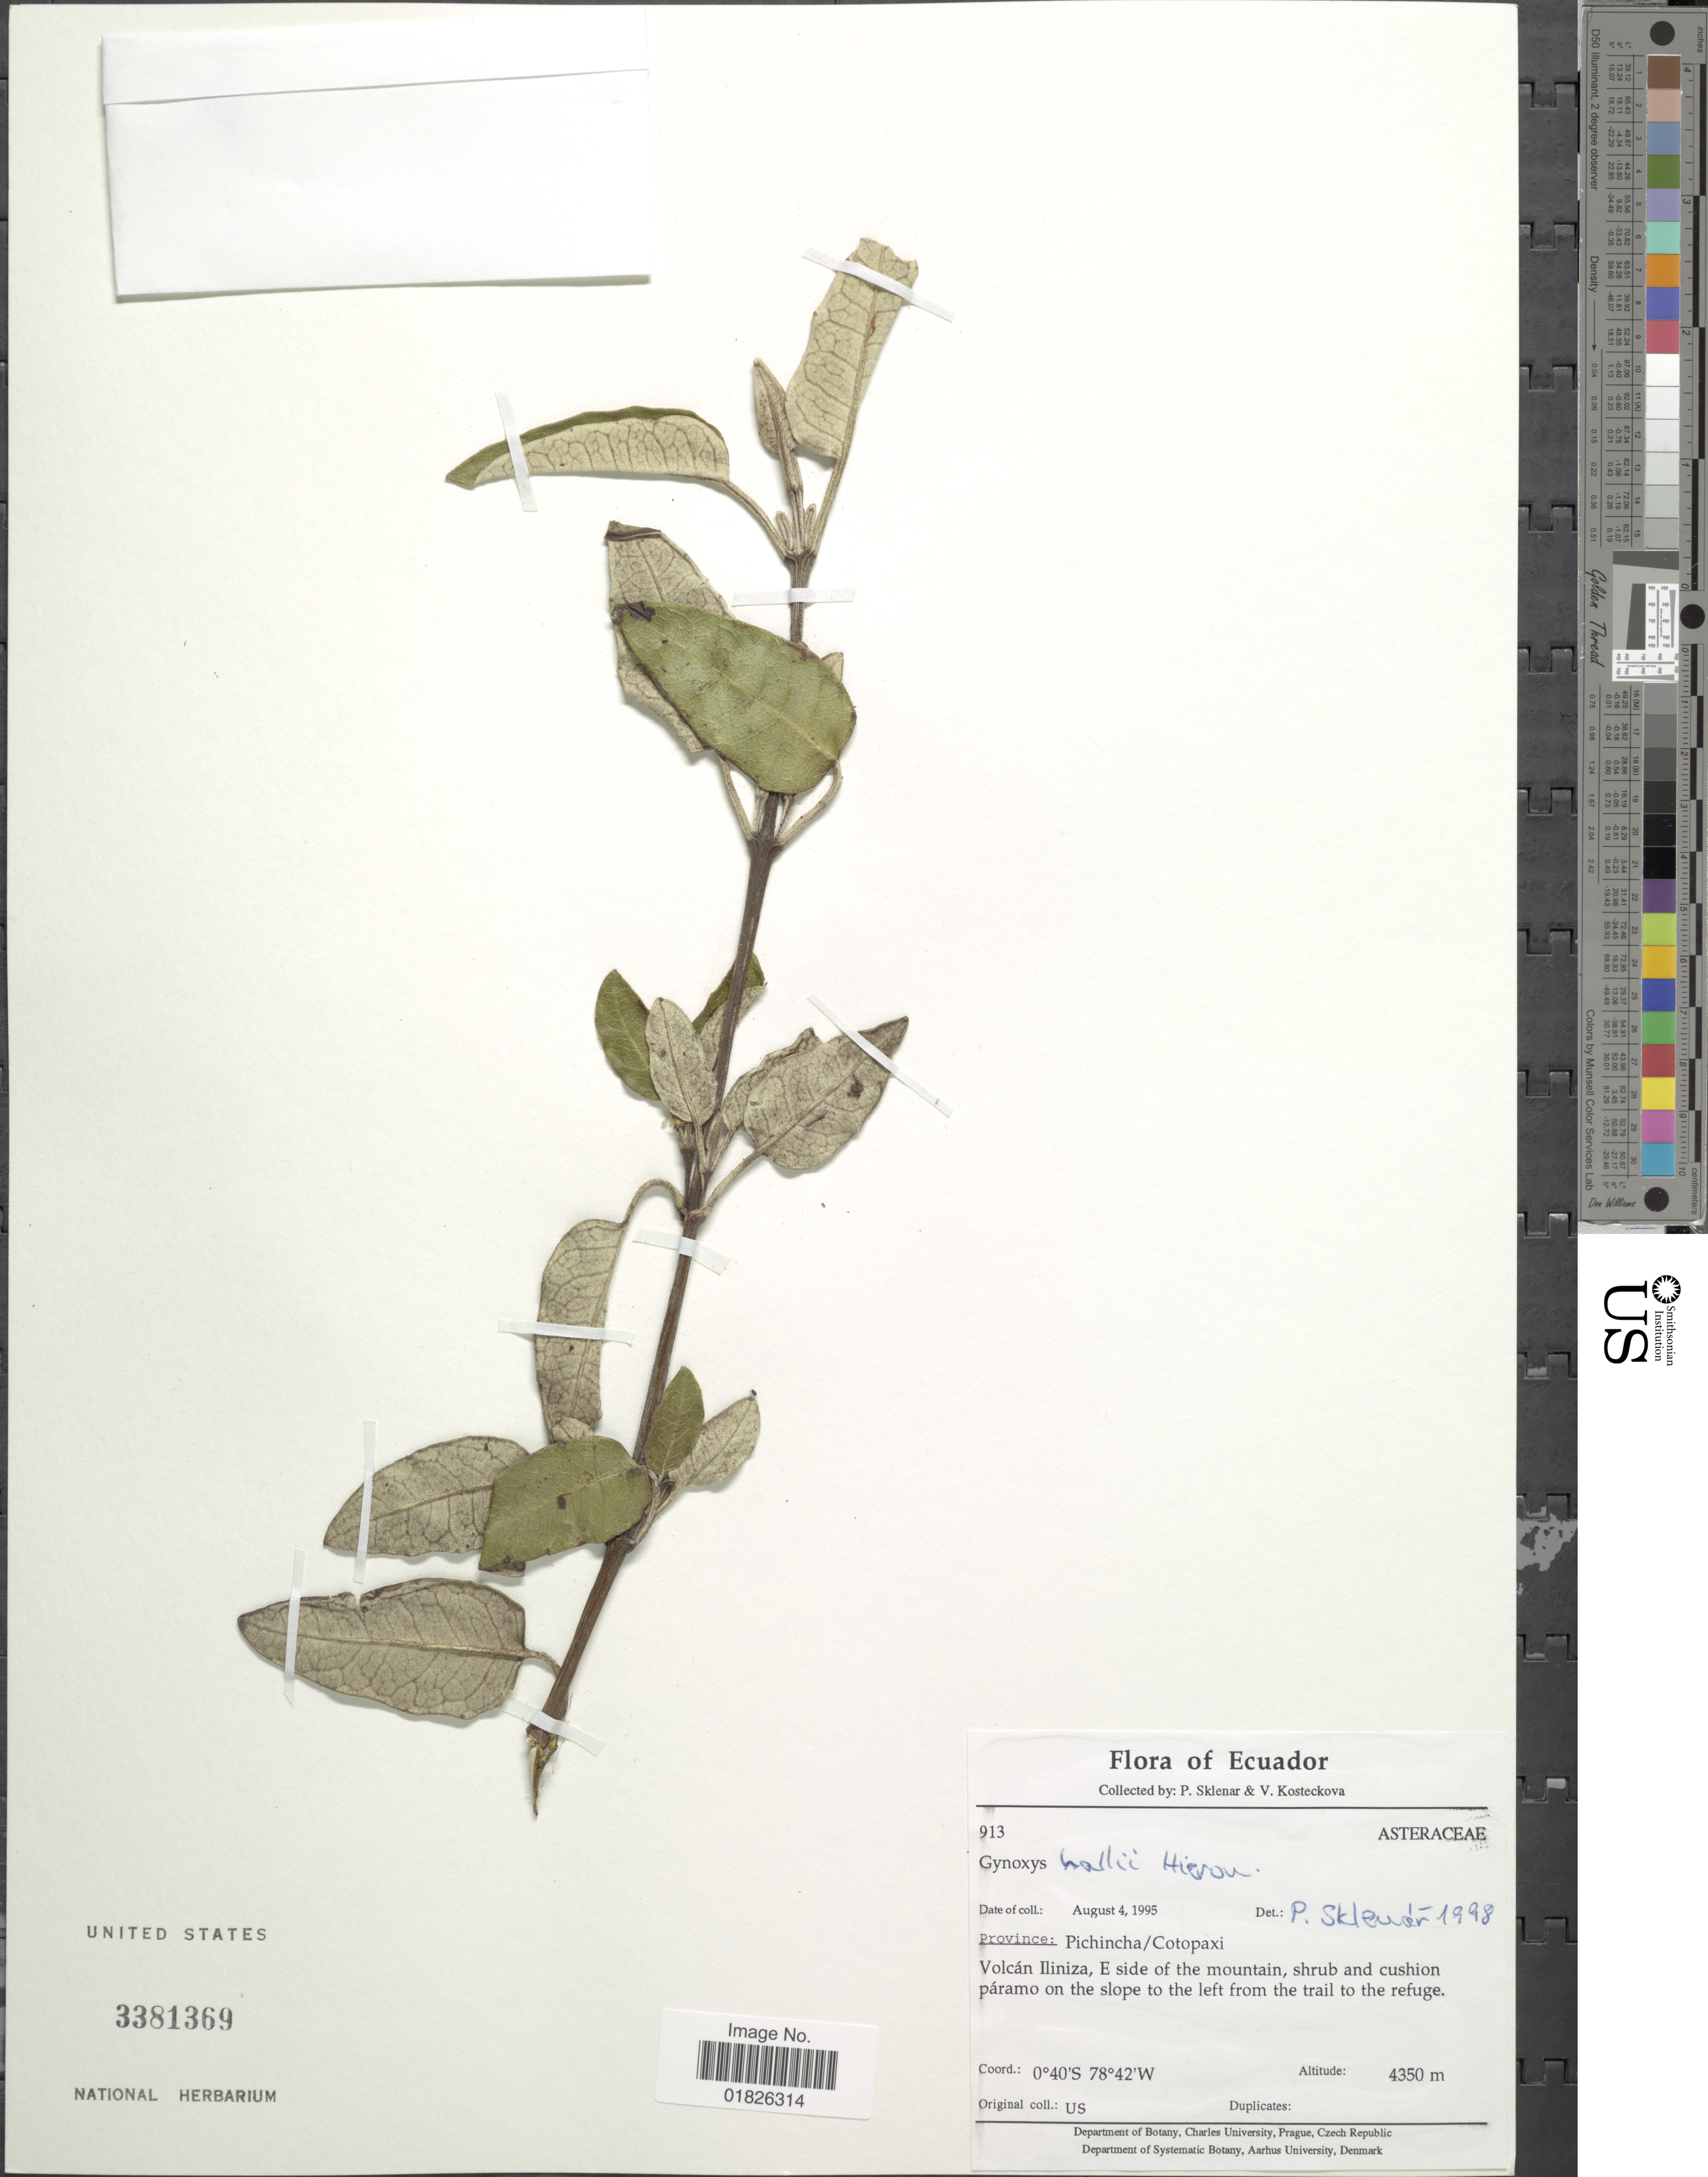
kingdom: Plantae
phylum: Tracheophyta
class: Magnoliopsida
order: Asterales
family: Asteraceae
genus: Gynoxys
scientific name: Gynoxys hallii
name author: Cass.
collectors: P. Sklenár & V. Kosteckova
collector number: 913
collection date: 1995-08-04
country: Ecuador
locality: Province: Pichincha/Cotopaxi,Volcan Iliniza, E side of the mountain, shrub and cushion paramo on the slope to the left from the trail to the refuge.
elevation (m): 4350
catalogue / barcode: US 3381369